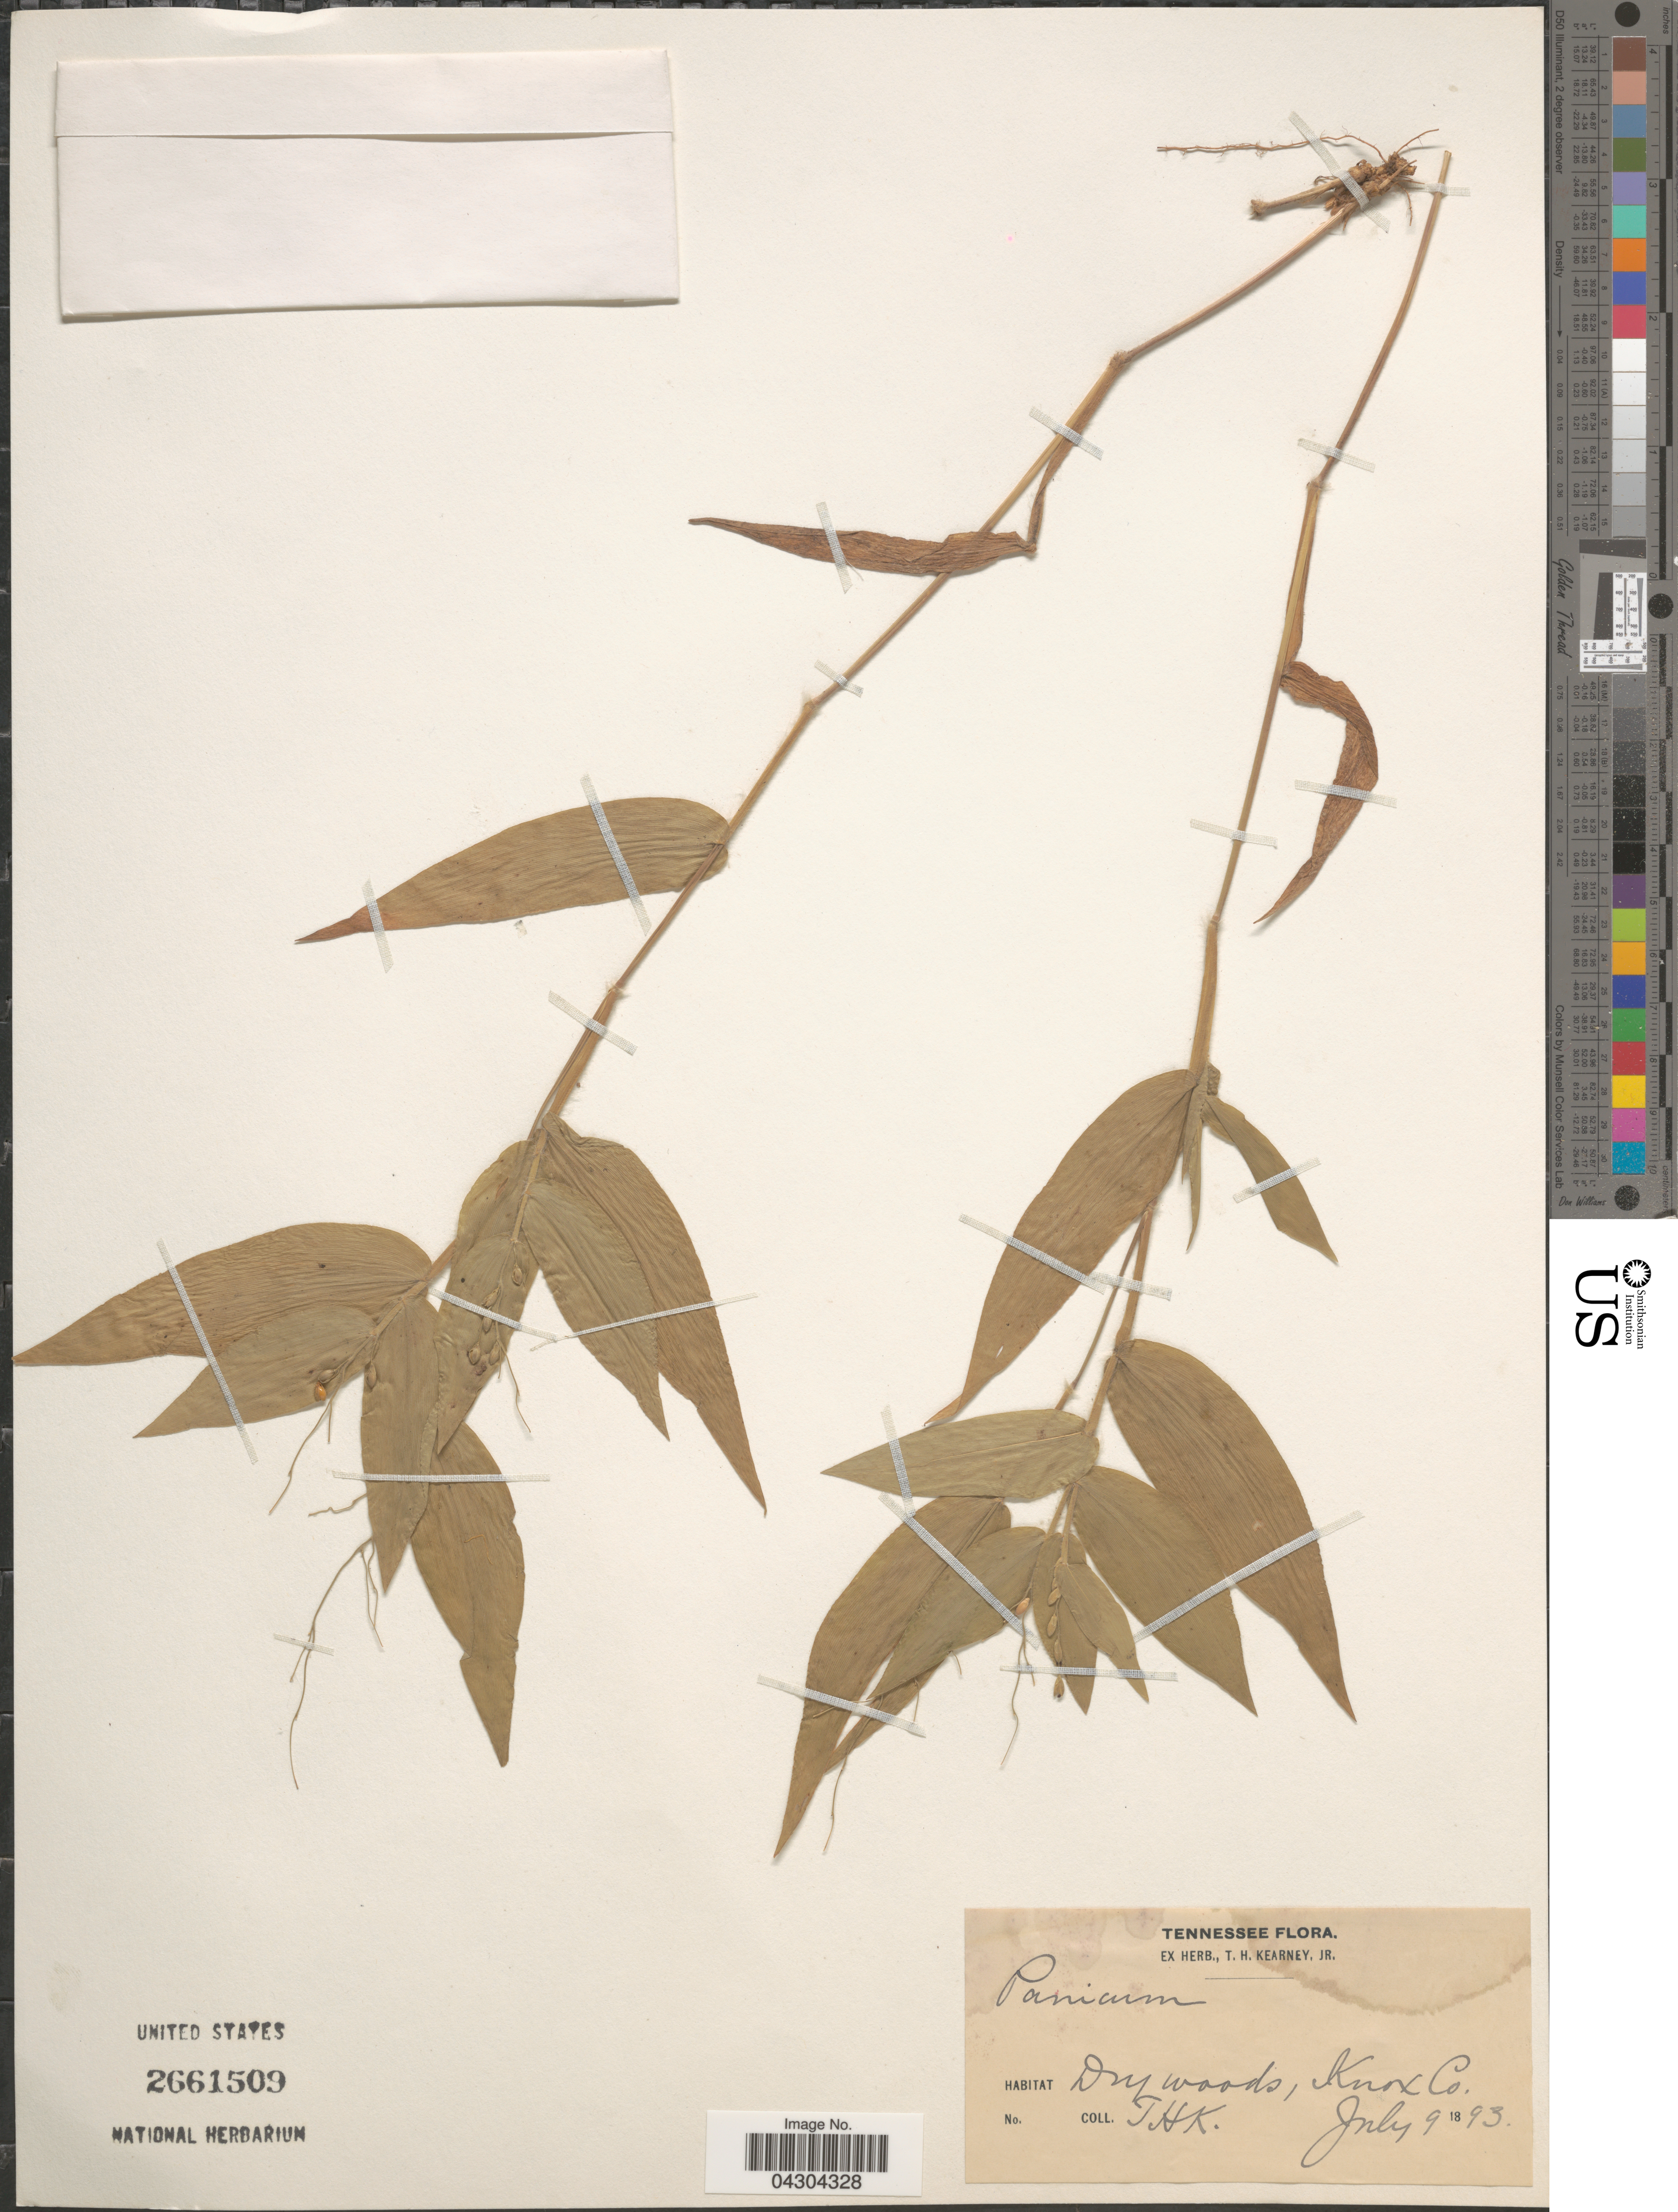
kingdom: Plantae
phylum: Tracheophyta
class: Liliopsida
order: Poales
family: Poaceae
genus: Panicum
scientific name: Panicum sp.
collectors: T. H. Kearney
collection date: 1893-07-09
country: United States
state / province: Tennessee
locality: Dry woods, Knox Co.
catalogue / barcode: US 2661509